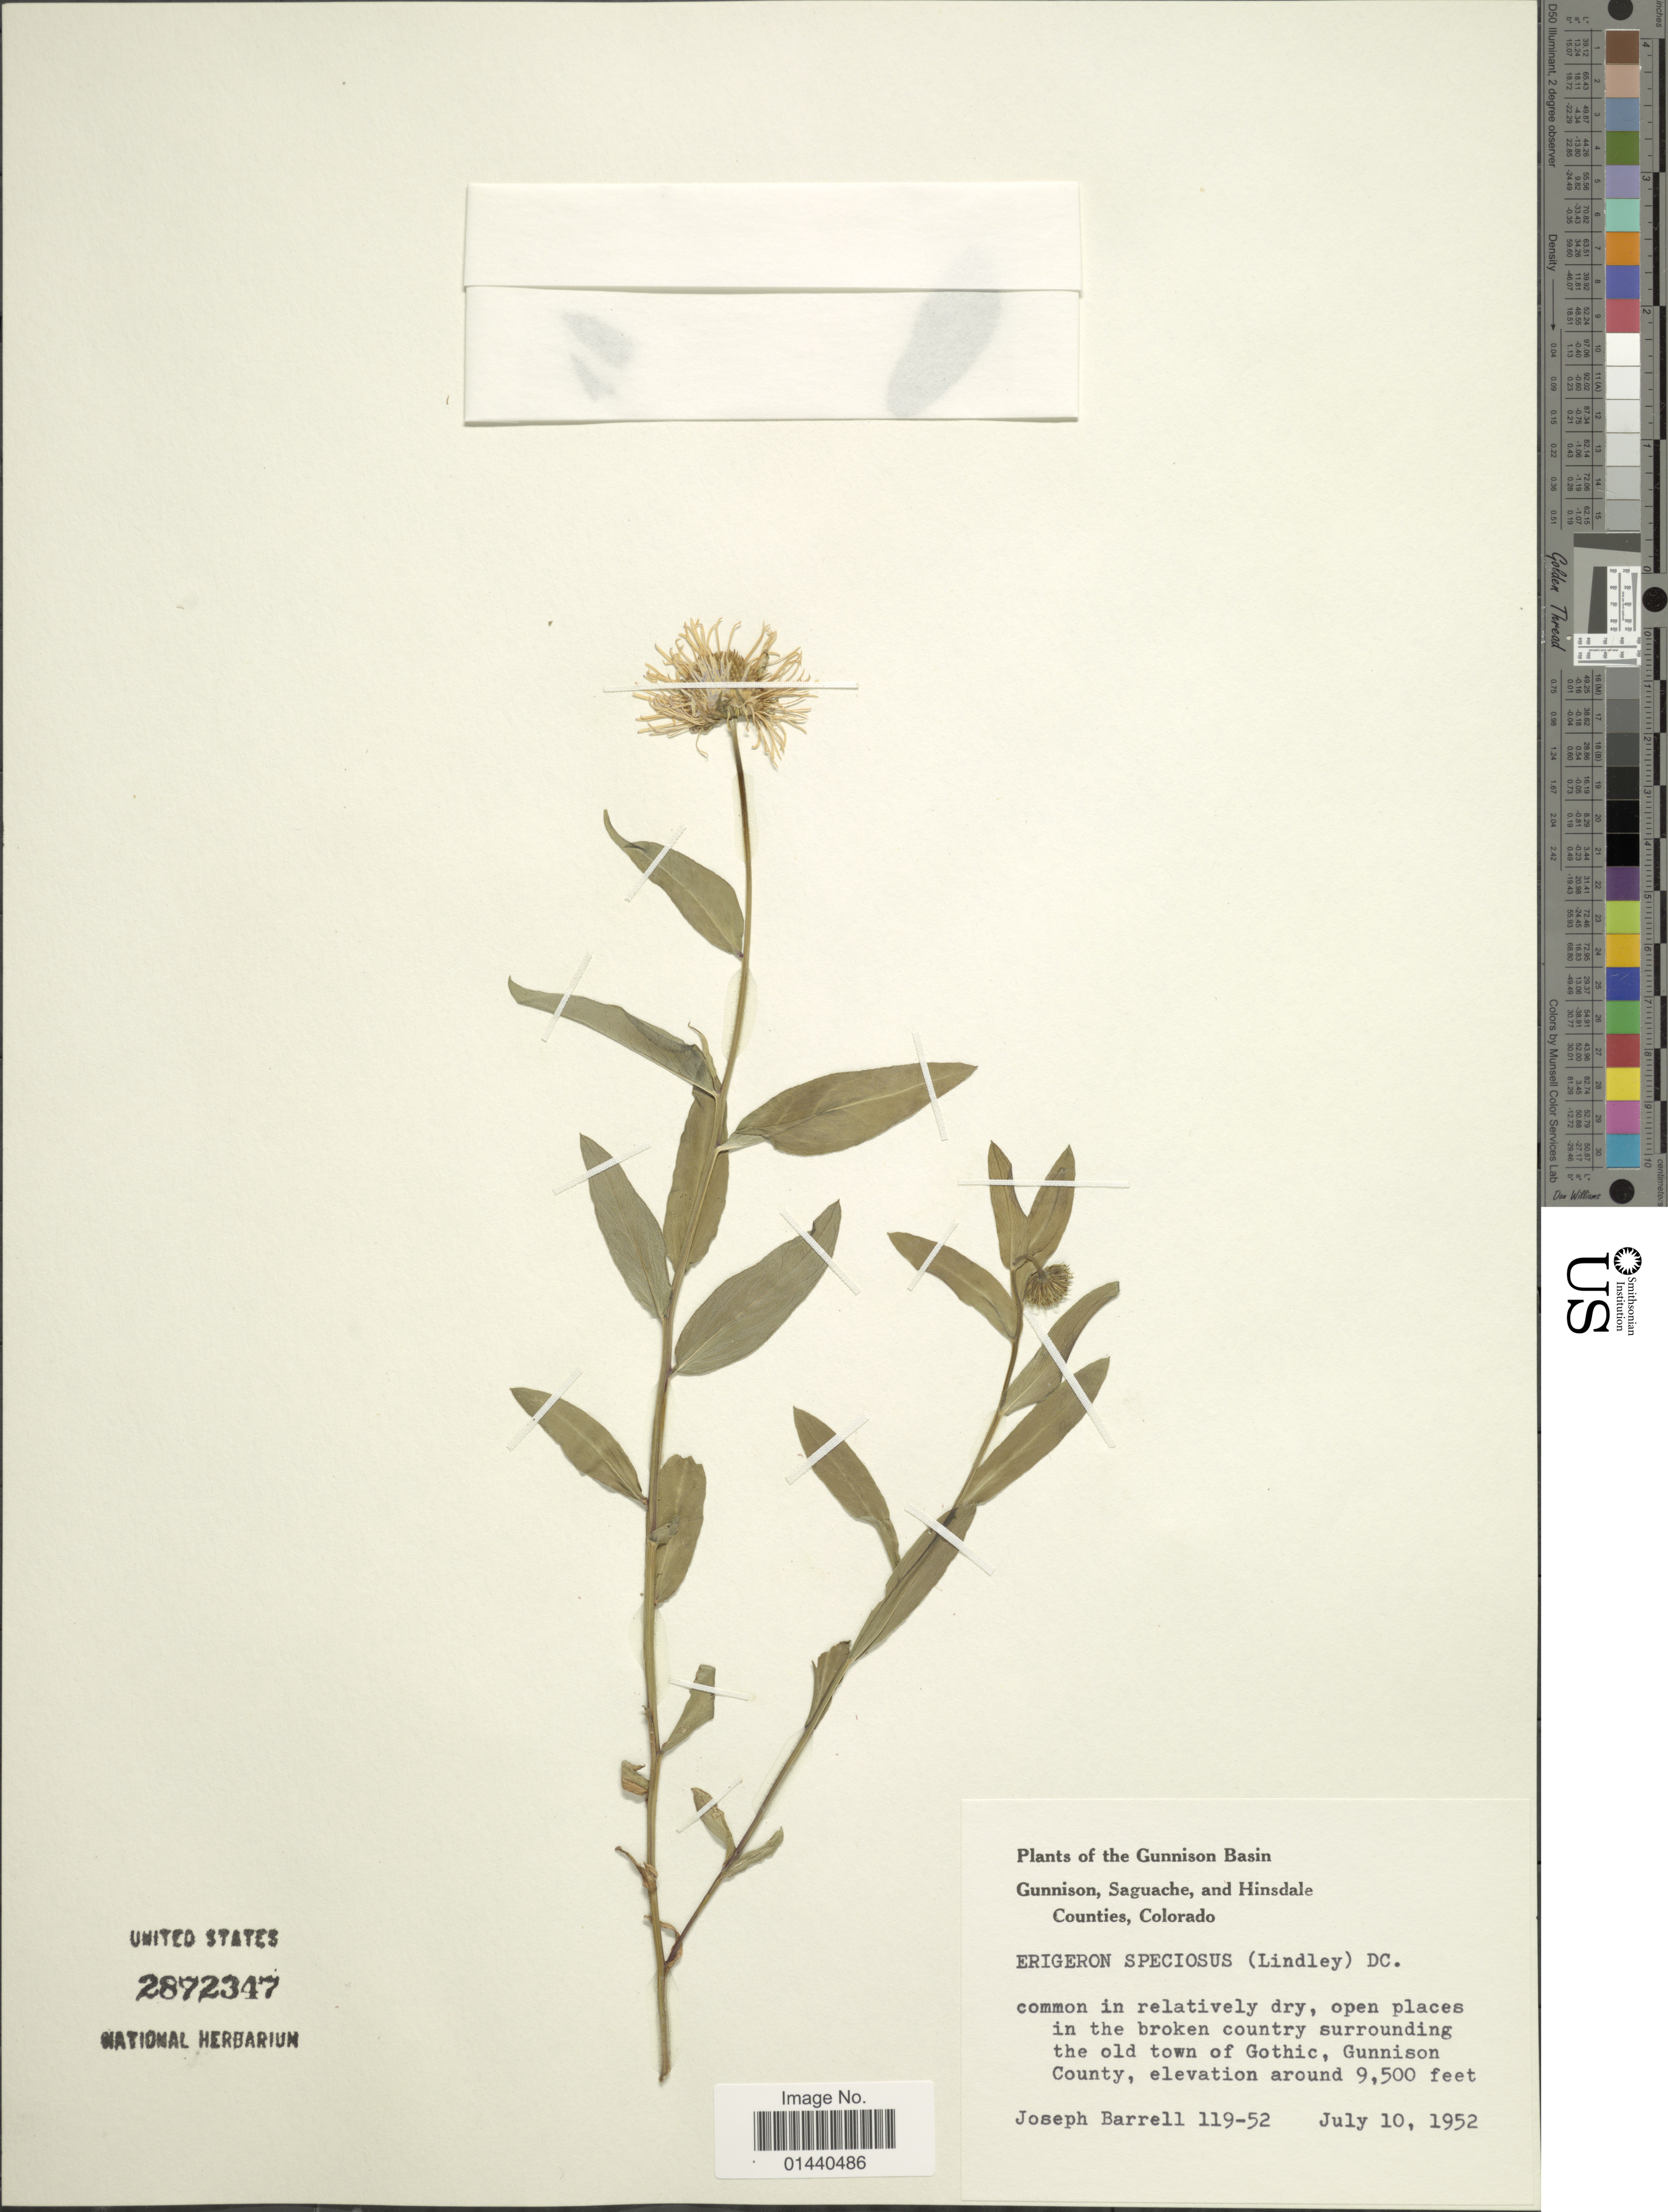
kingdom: Plantae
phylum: Tracheophyta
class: Magnoliopsida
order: Asterales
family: Asteraceae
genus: Erigeron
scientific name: Erigeron speciosus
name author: (Lindl.) DC.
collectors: J. Barrell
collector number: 119-52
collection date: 1952-07-10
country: United States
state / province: Colorado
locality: The Gunnison Basin, Gunnison, Saguache, and Hinsdale Counties. Open places in the broken country surrounding the old town of Gothic, Gunnison County.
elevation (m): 2896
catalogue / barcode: US 2872347